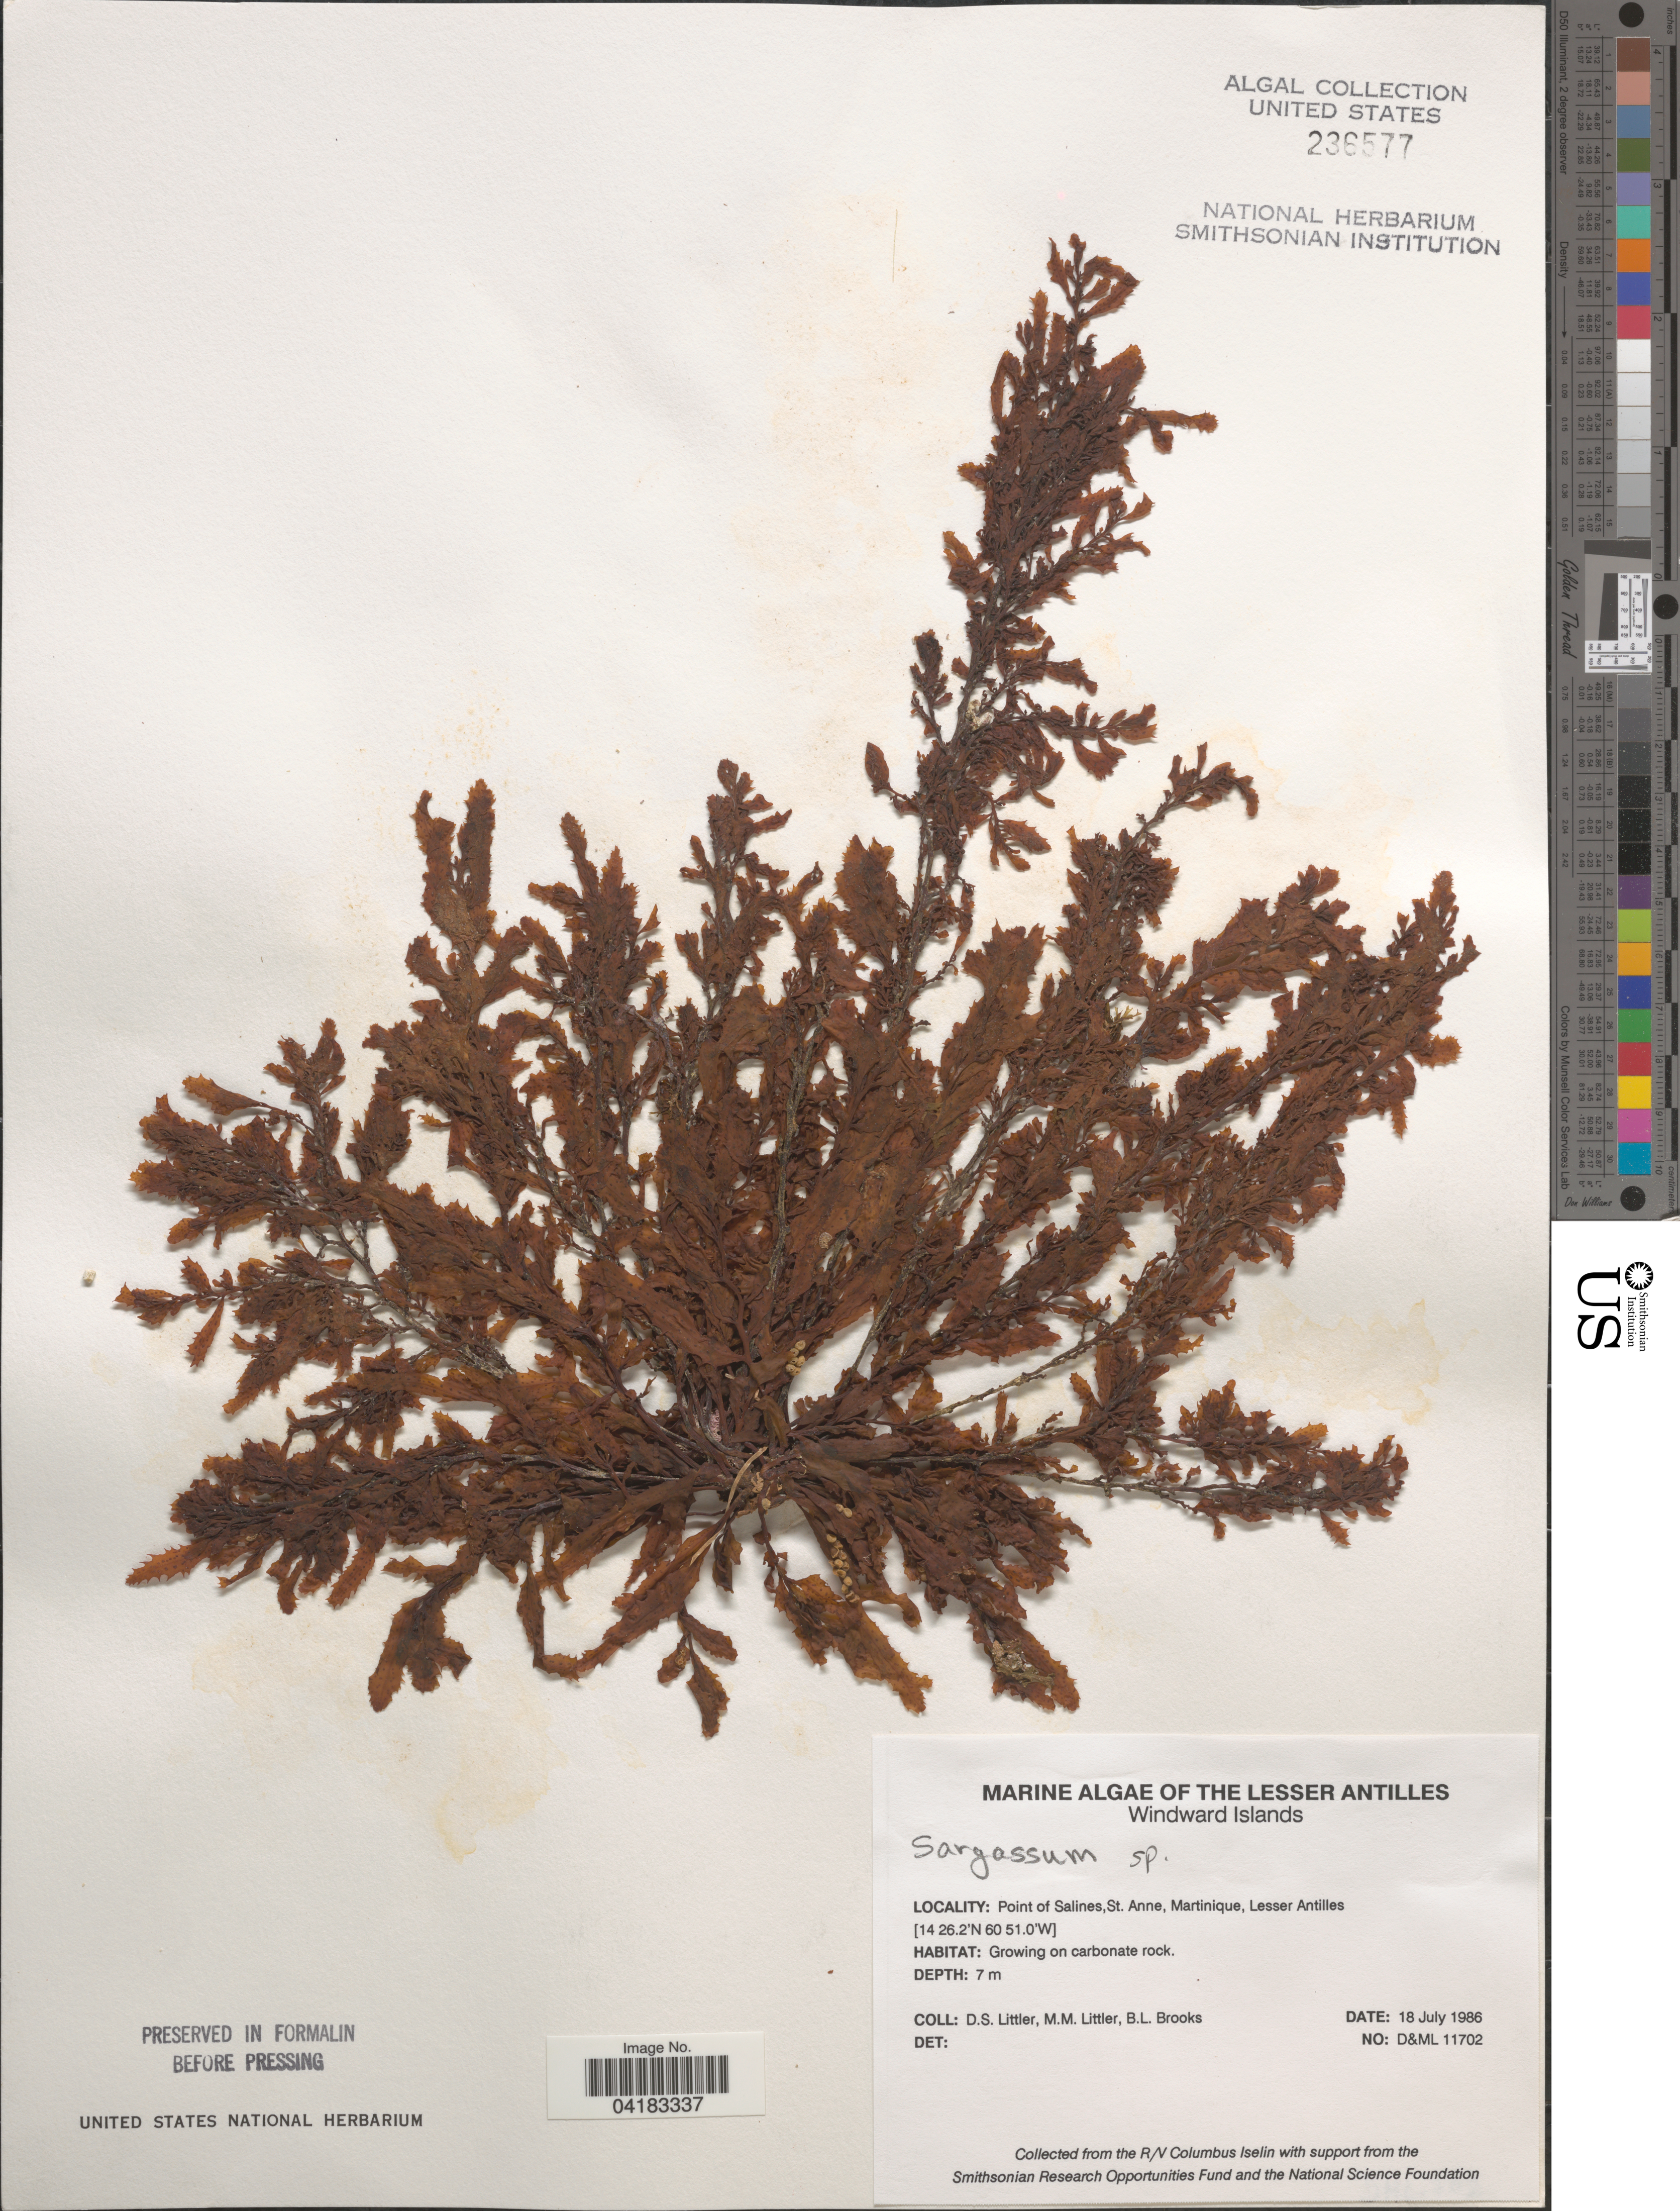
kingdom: Chromista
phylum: Ochrophyta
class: Phaeophyceae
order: Fucales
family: Sargassaceae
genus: Sargassum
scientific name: Sargassum sp.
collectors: D. S. Littler & B. Brooks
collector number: D&ML11702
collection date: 1986-07-18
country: Martinique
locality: The Lesser Antilles. Windward Islands. Point of Salines, St. Anne, Martinique, Lesser Antilles.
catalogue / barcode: US 236577